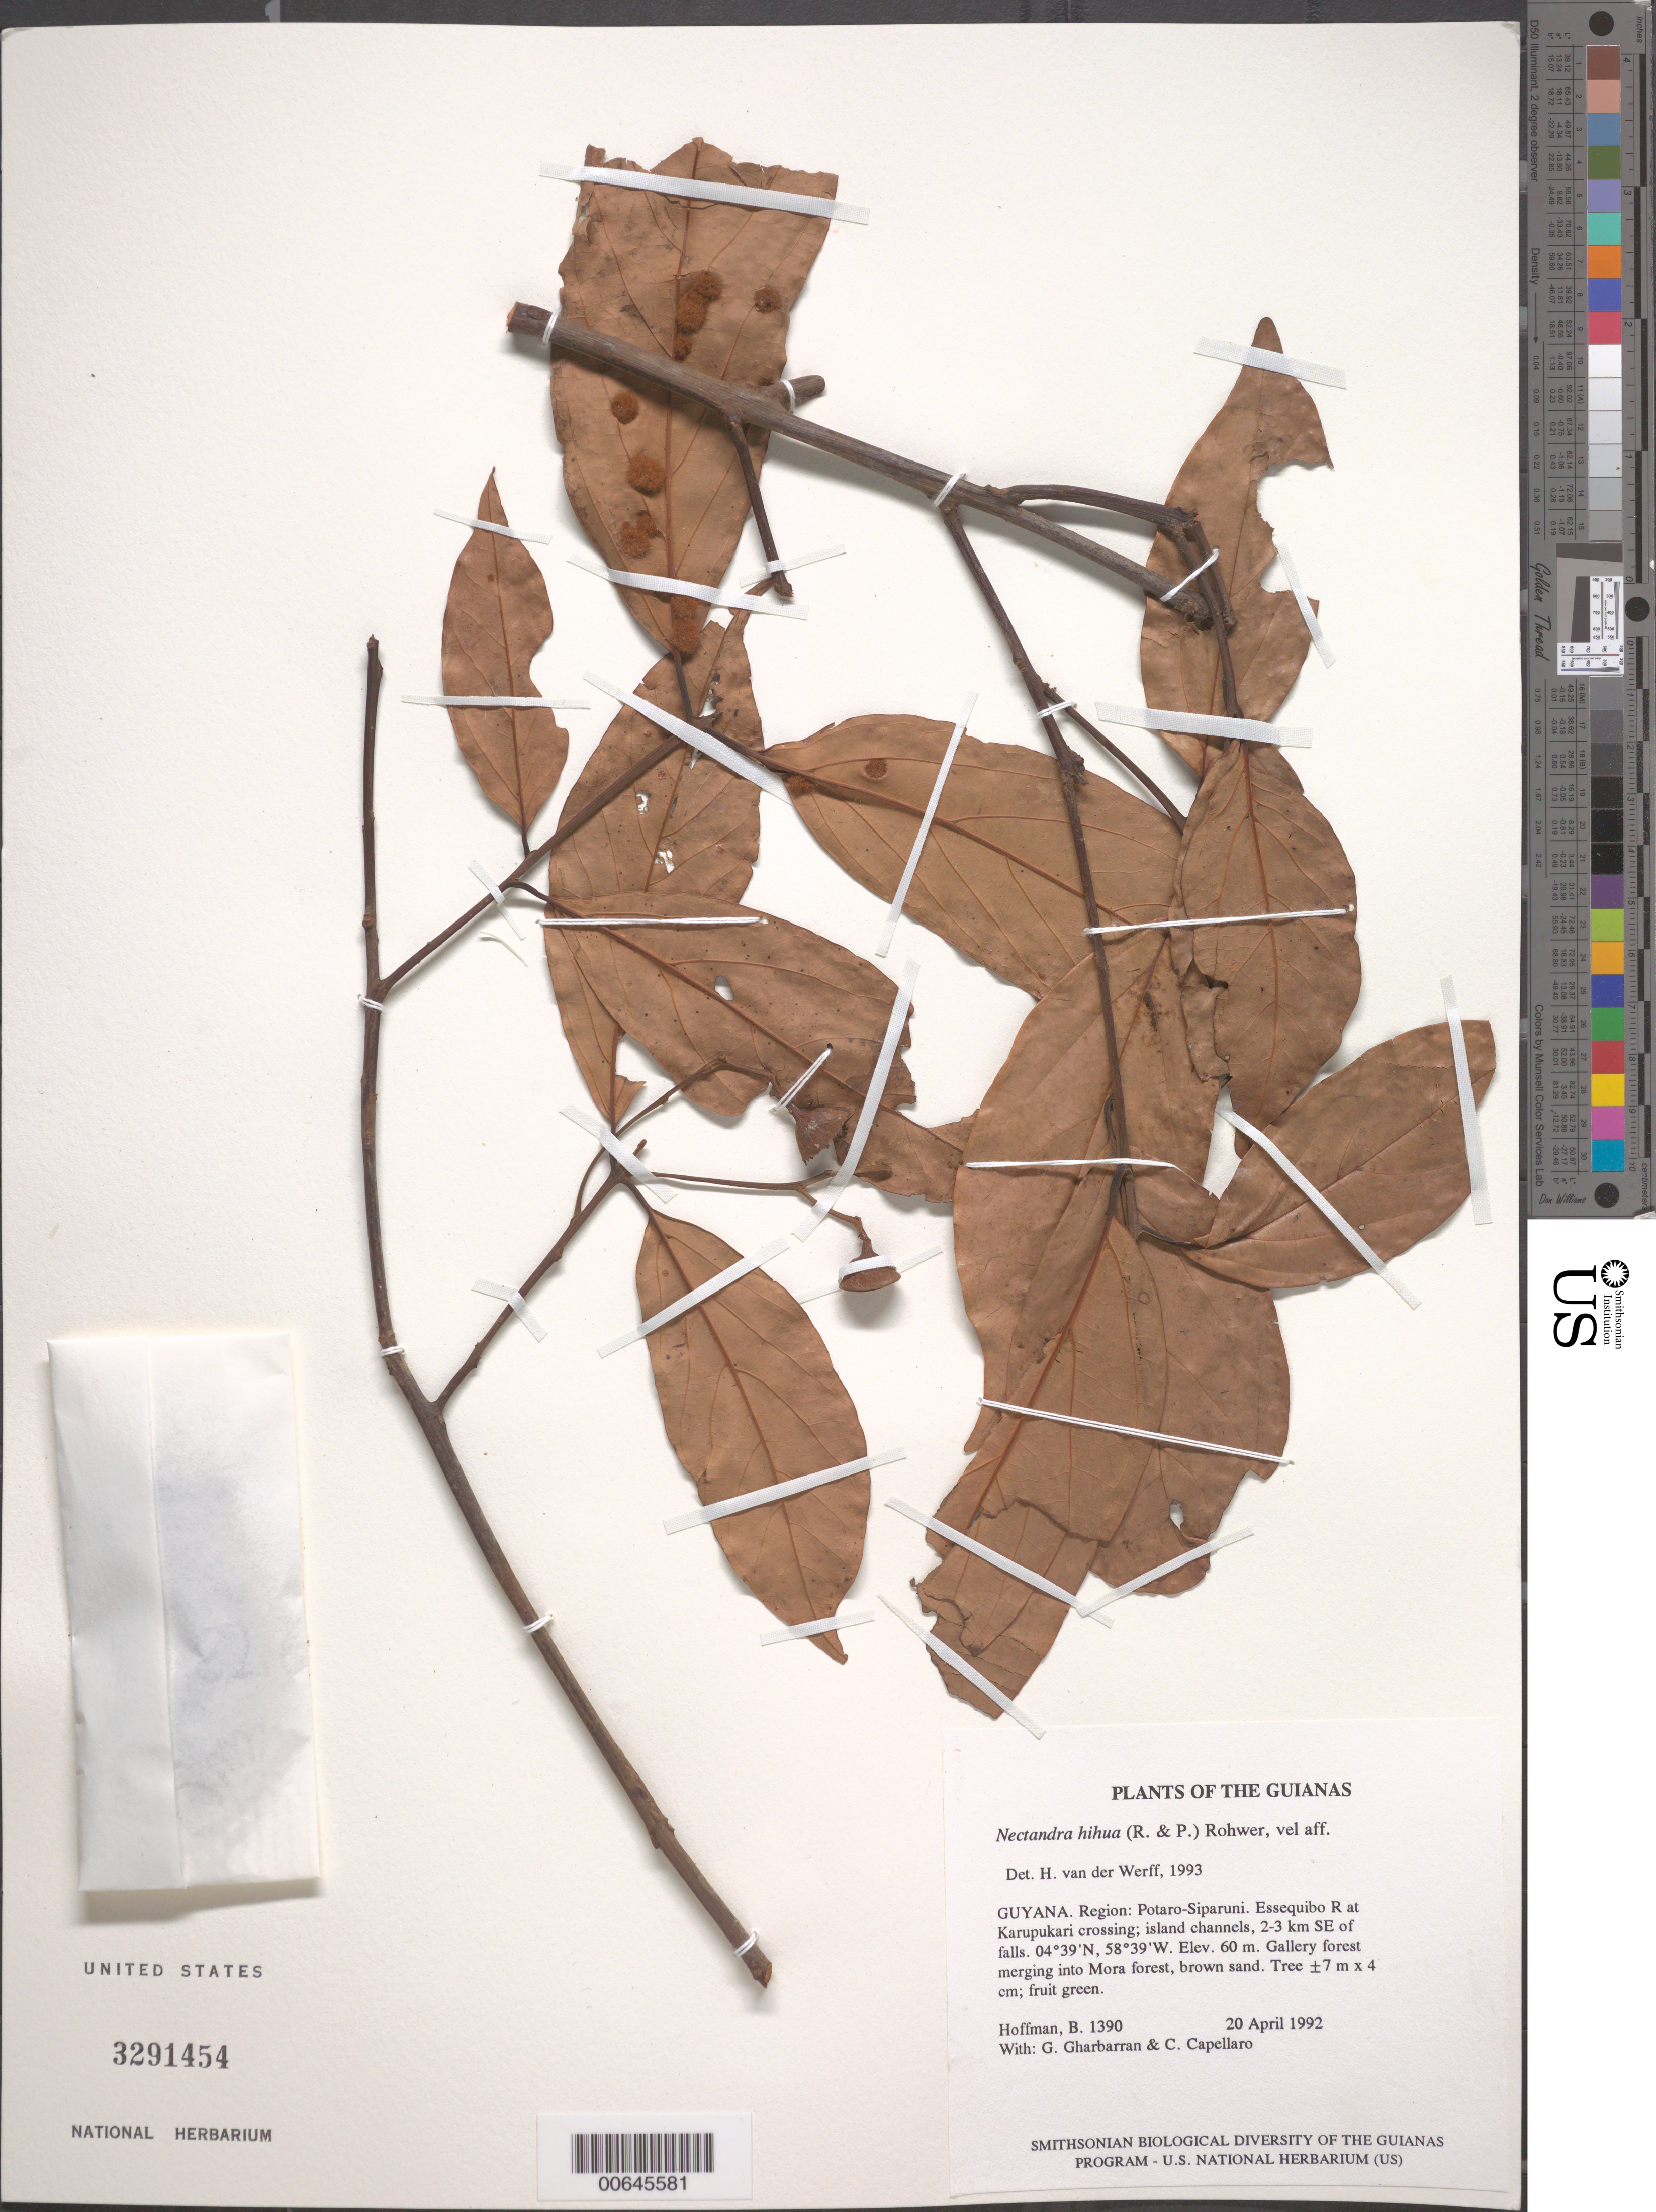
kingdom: Plantae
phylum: Tracheophyta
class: Magnoliopsida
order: Laurales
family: Lauraceae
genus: Nectandra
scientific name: Nectandra amazonum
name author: Nees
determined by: van der Werff, H., (MO), Missouri Botanical Garden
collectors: B. Hoffman, G. Gharbarran & C. Capellaro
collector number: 1390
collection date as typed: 20 April 1992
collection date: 1992-04-20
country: Guyana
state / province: Potaro-Siparuni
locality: Essequibo River at Karupukari crossing; island channels, 2-3 km SE of falls. Iwokrama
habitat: Gallery forest merging into Mora forest, brown sand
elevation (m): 60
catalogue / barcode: US 3291454